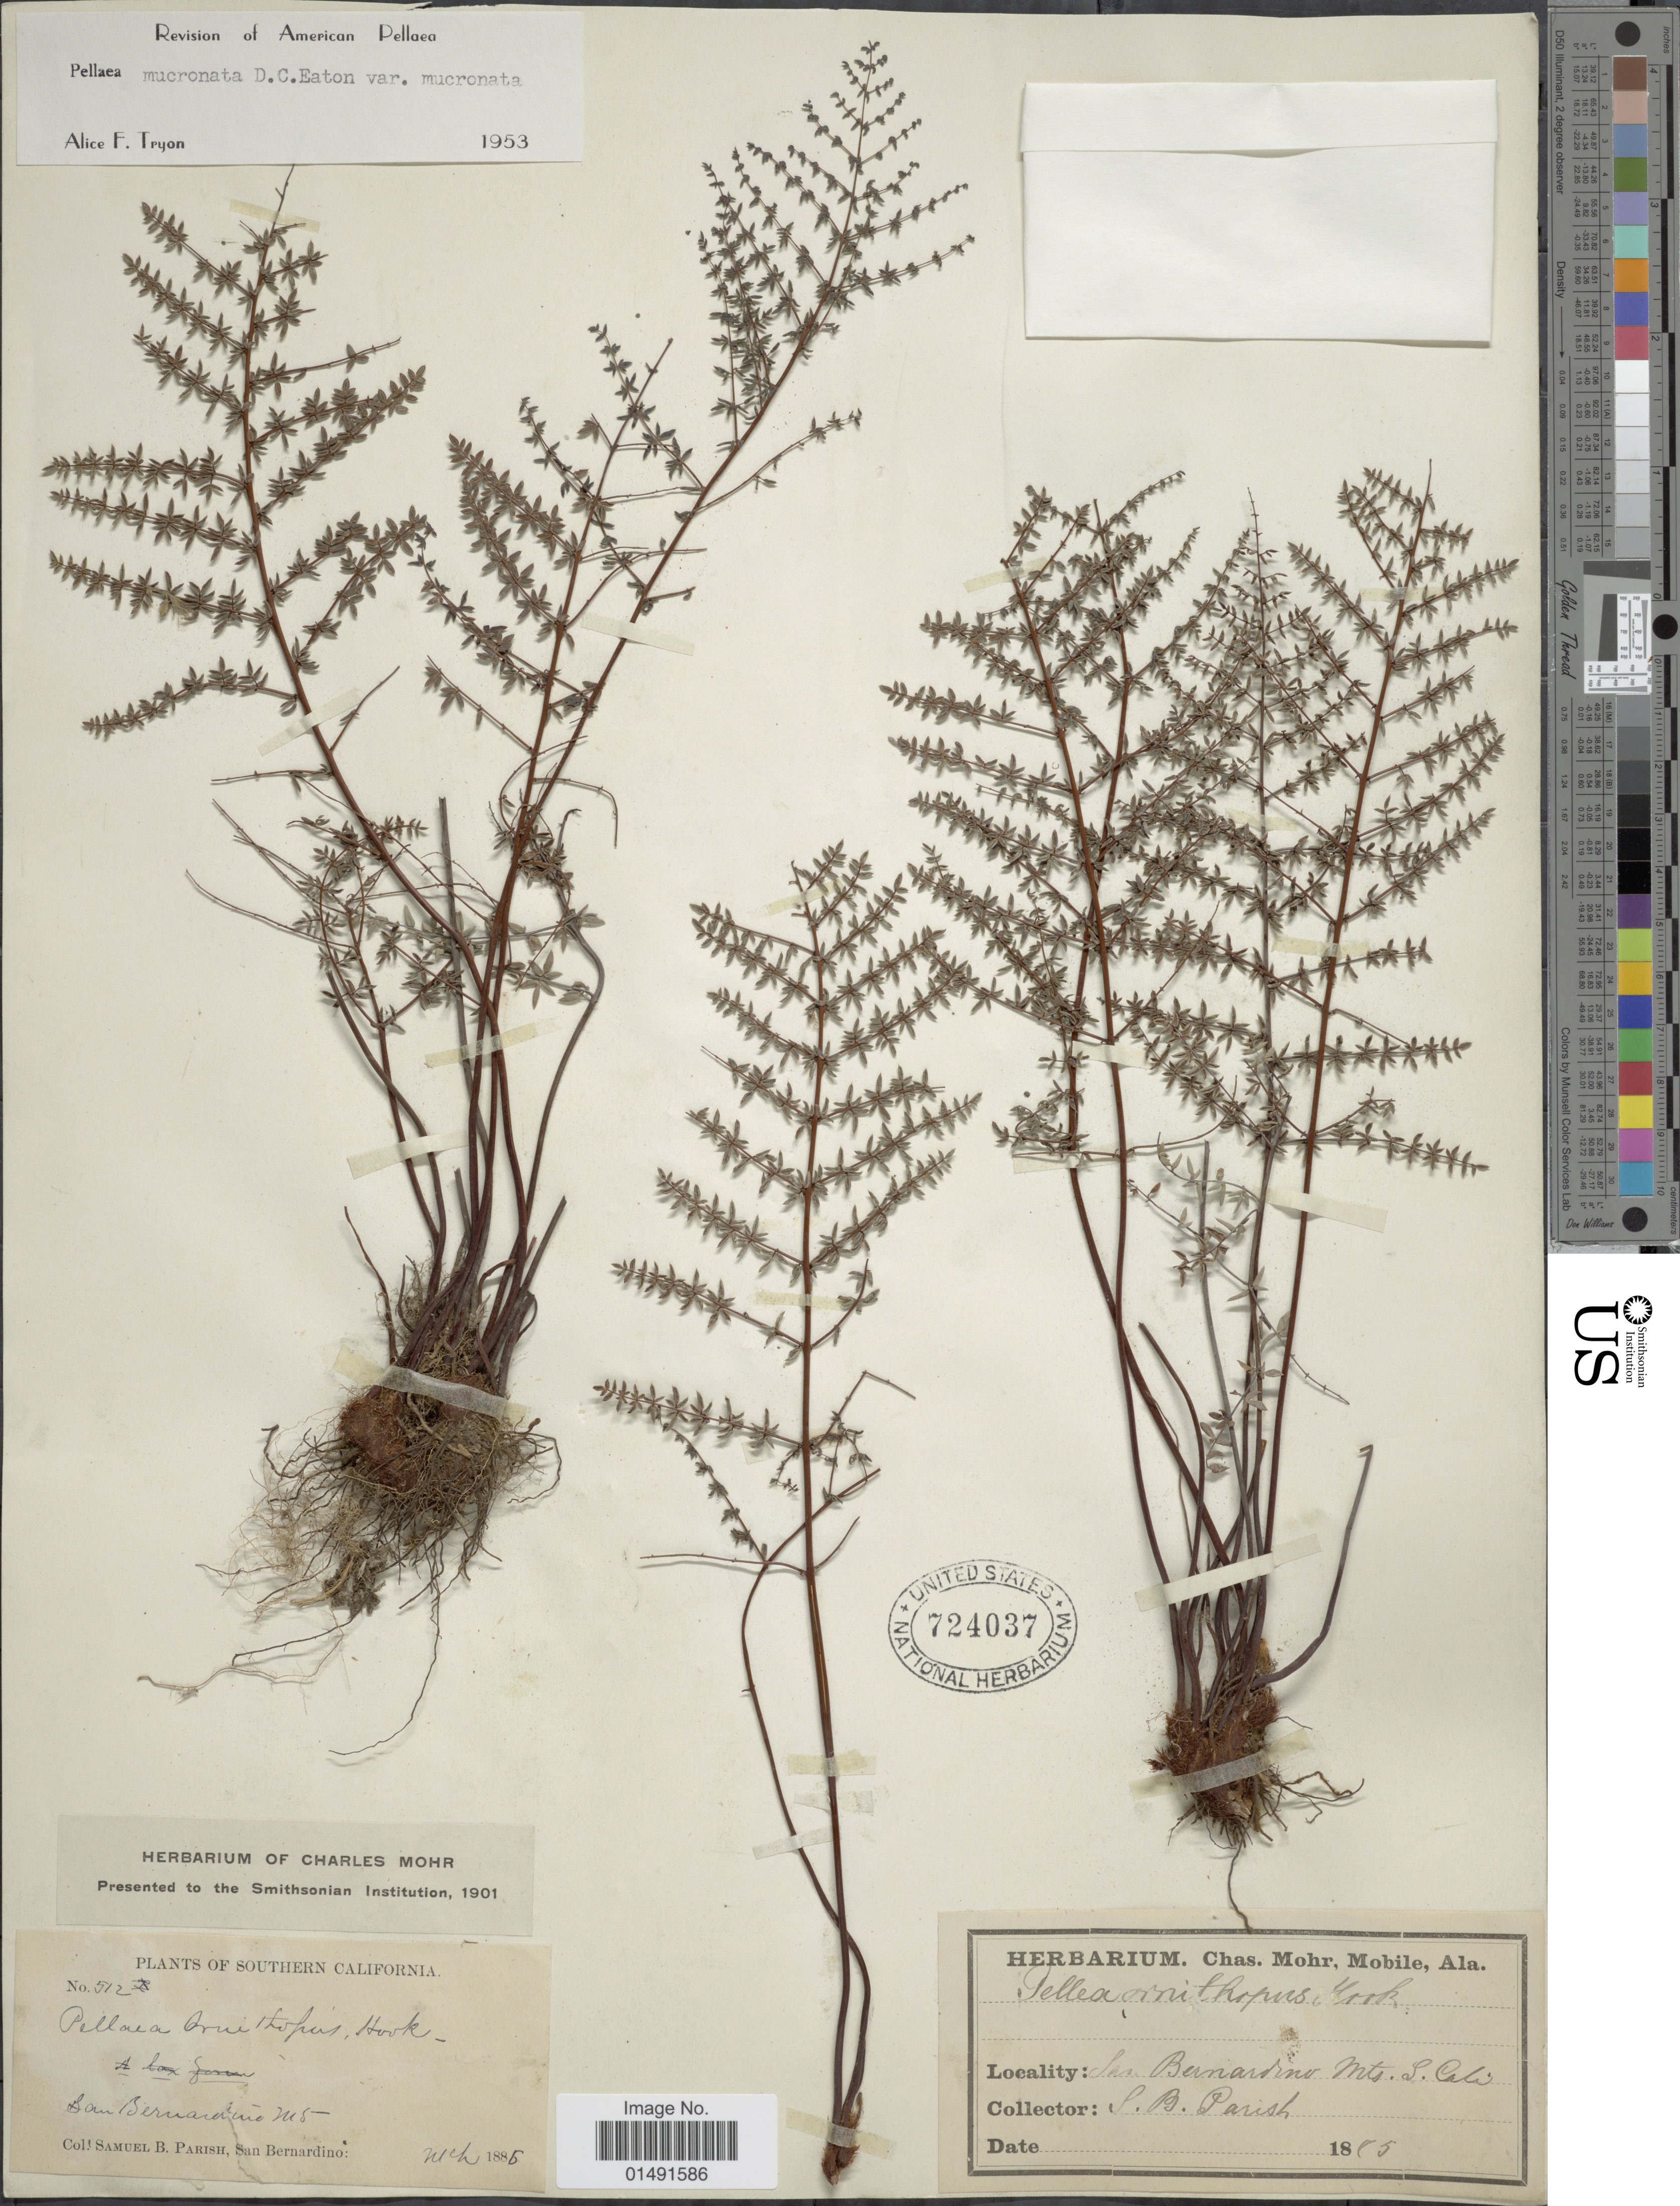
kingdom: Plantae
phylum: Tracheophyta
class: Polypodiopsida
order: Polypodiales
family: Pteridaceae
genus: Pellaea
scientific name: Pellaea mucronata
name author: (D.C. Eaton) D.C. Eaton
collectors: S. B. Parish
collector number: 512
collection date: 1886-03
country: United States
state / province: California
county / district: San Bernardino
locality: Southern California, San Bernardino Mts.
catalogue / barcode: US 724037